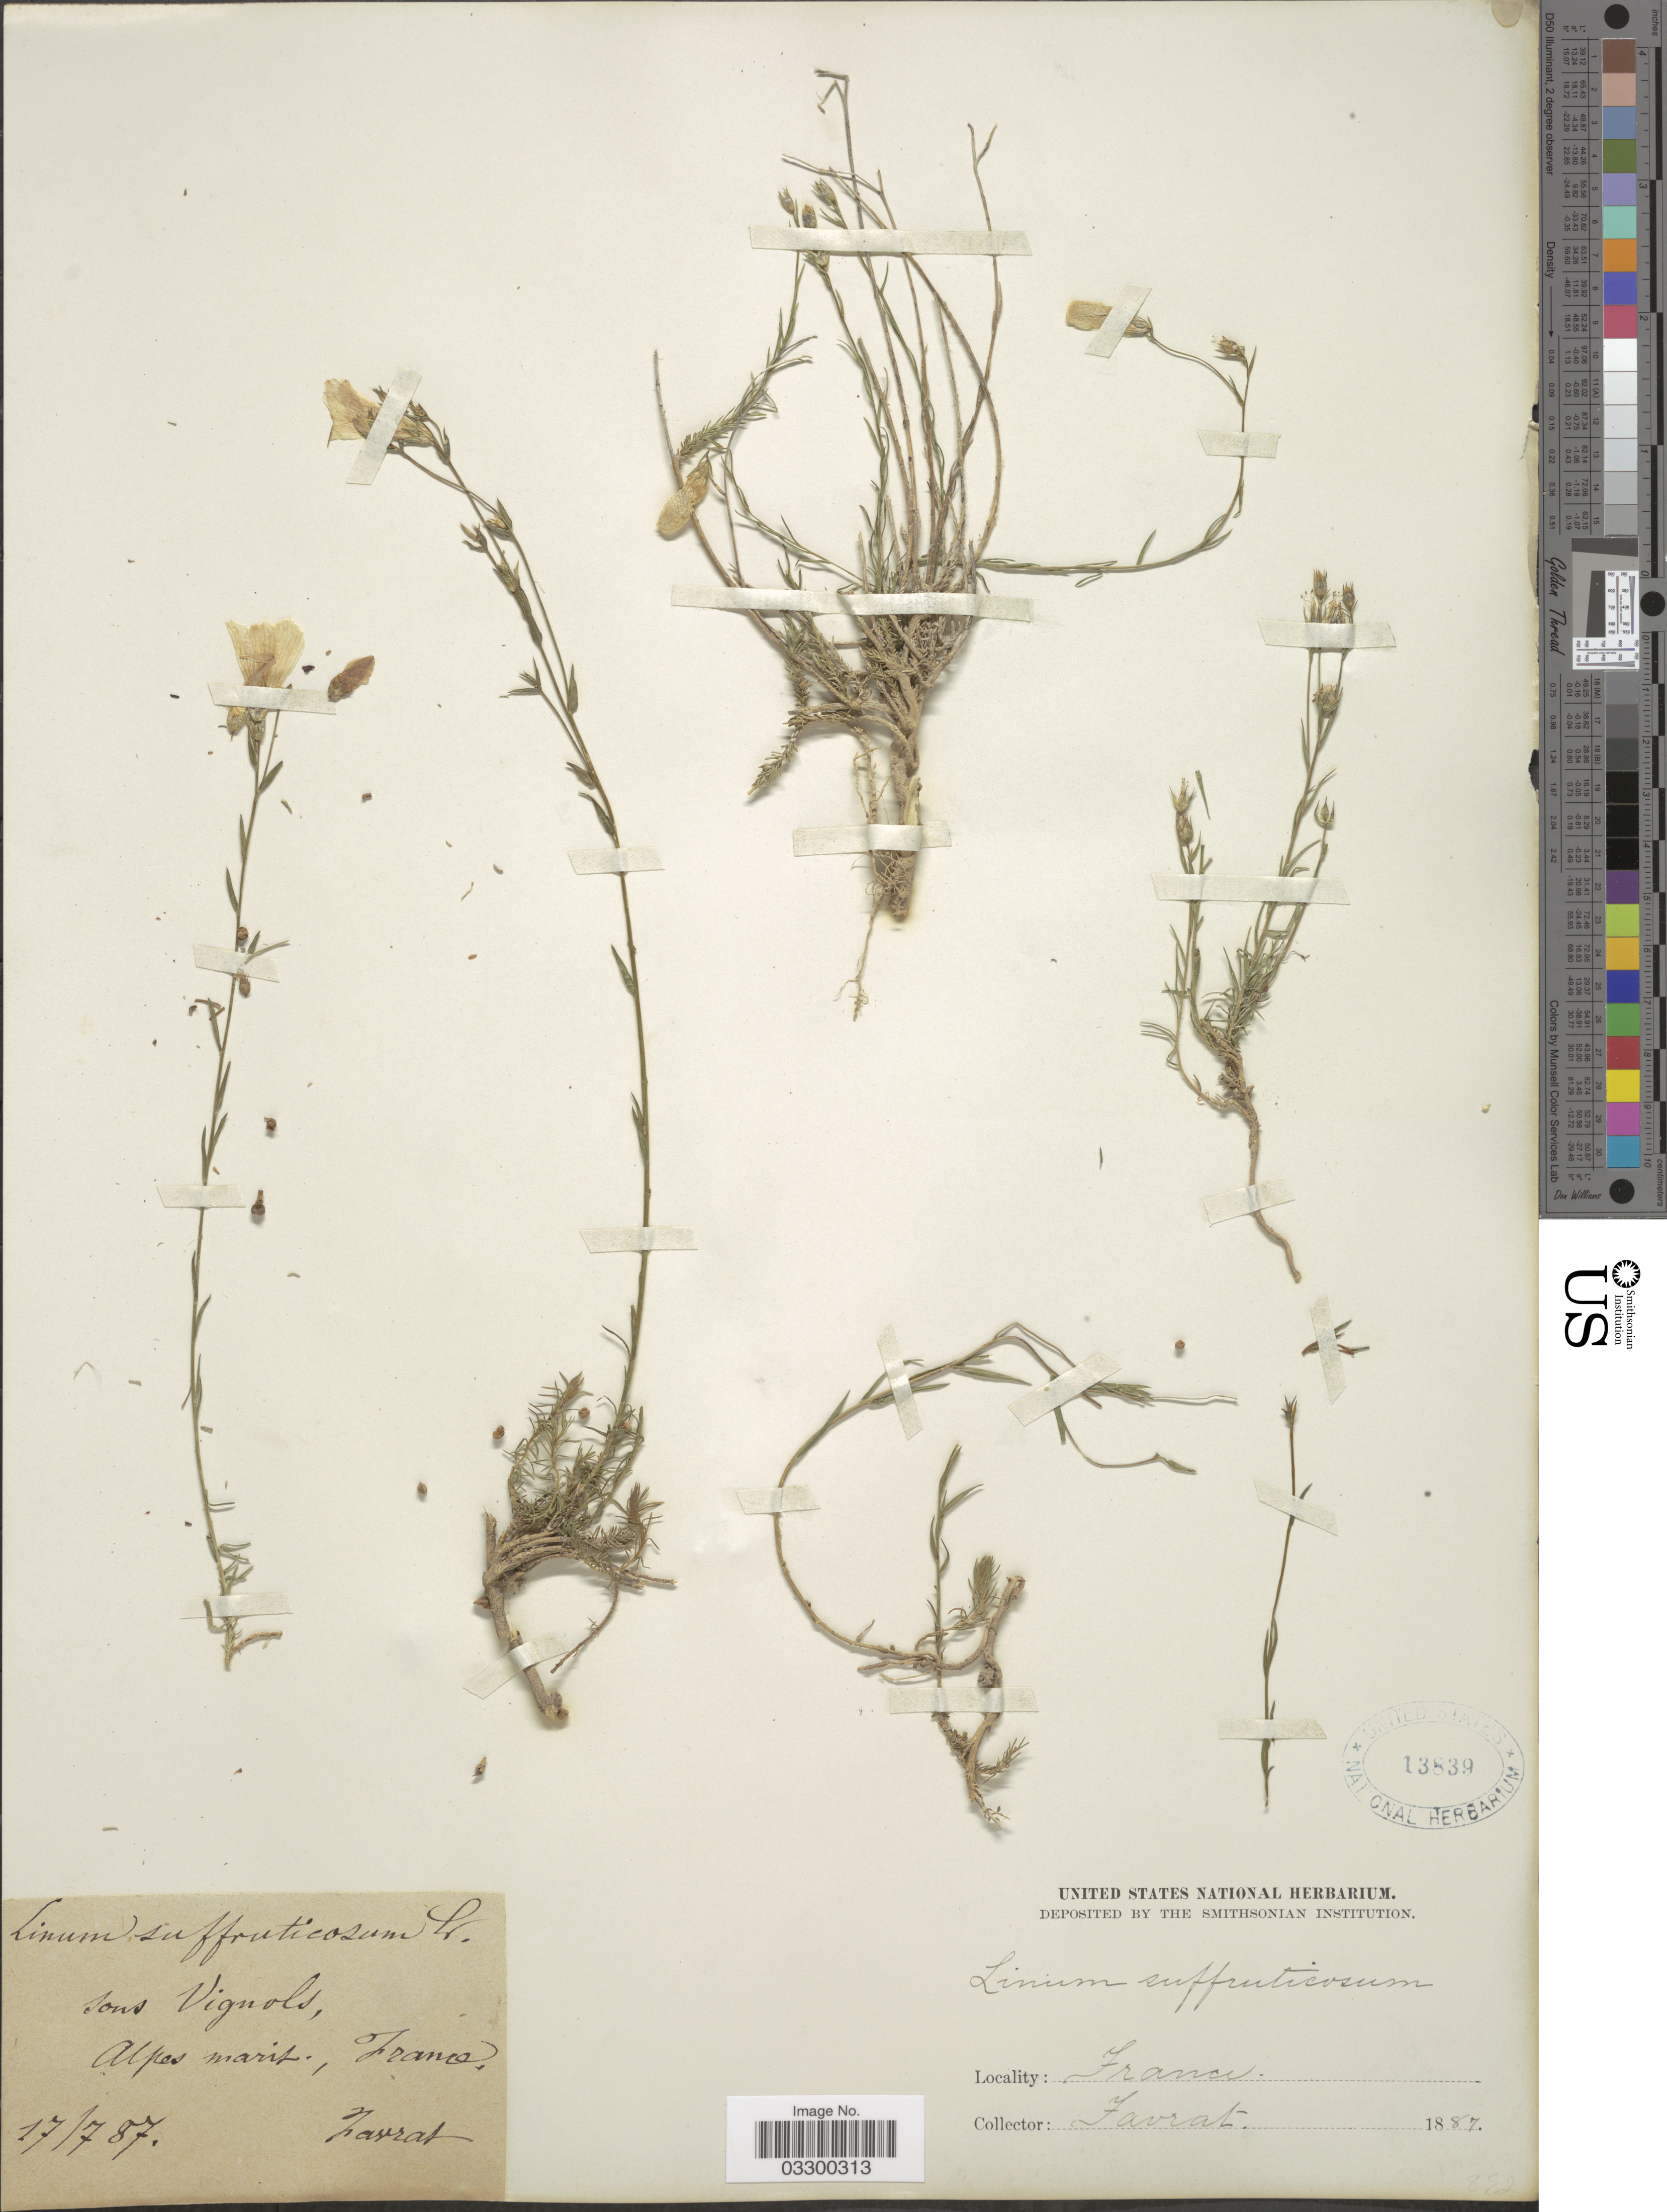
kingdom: Plantae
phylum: Tracheophyta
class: Magnoliopsida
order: Malpighiales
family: Linaceae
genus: Linum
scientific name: Linum suffruticosum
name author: L.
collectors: L. Favrat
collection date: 1887-07-17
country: France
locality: Sous Vignols. Alpes marit.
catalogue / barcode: US 13839